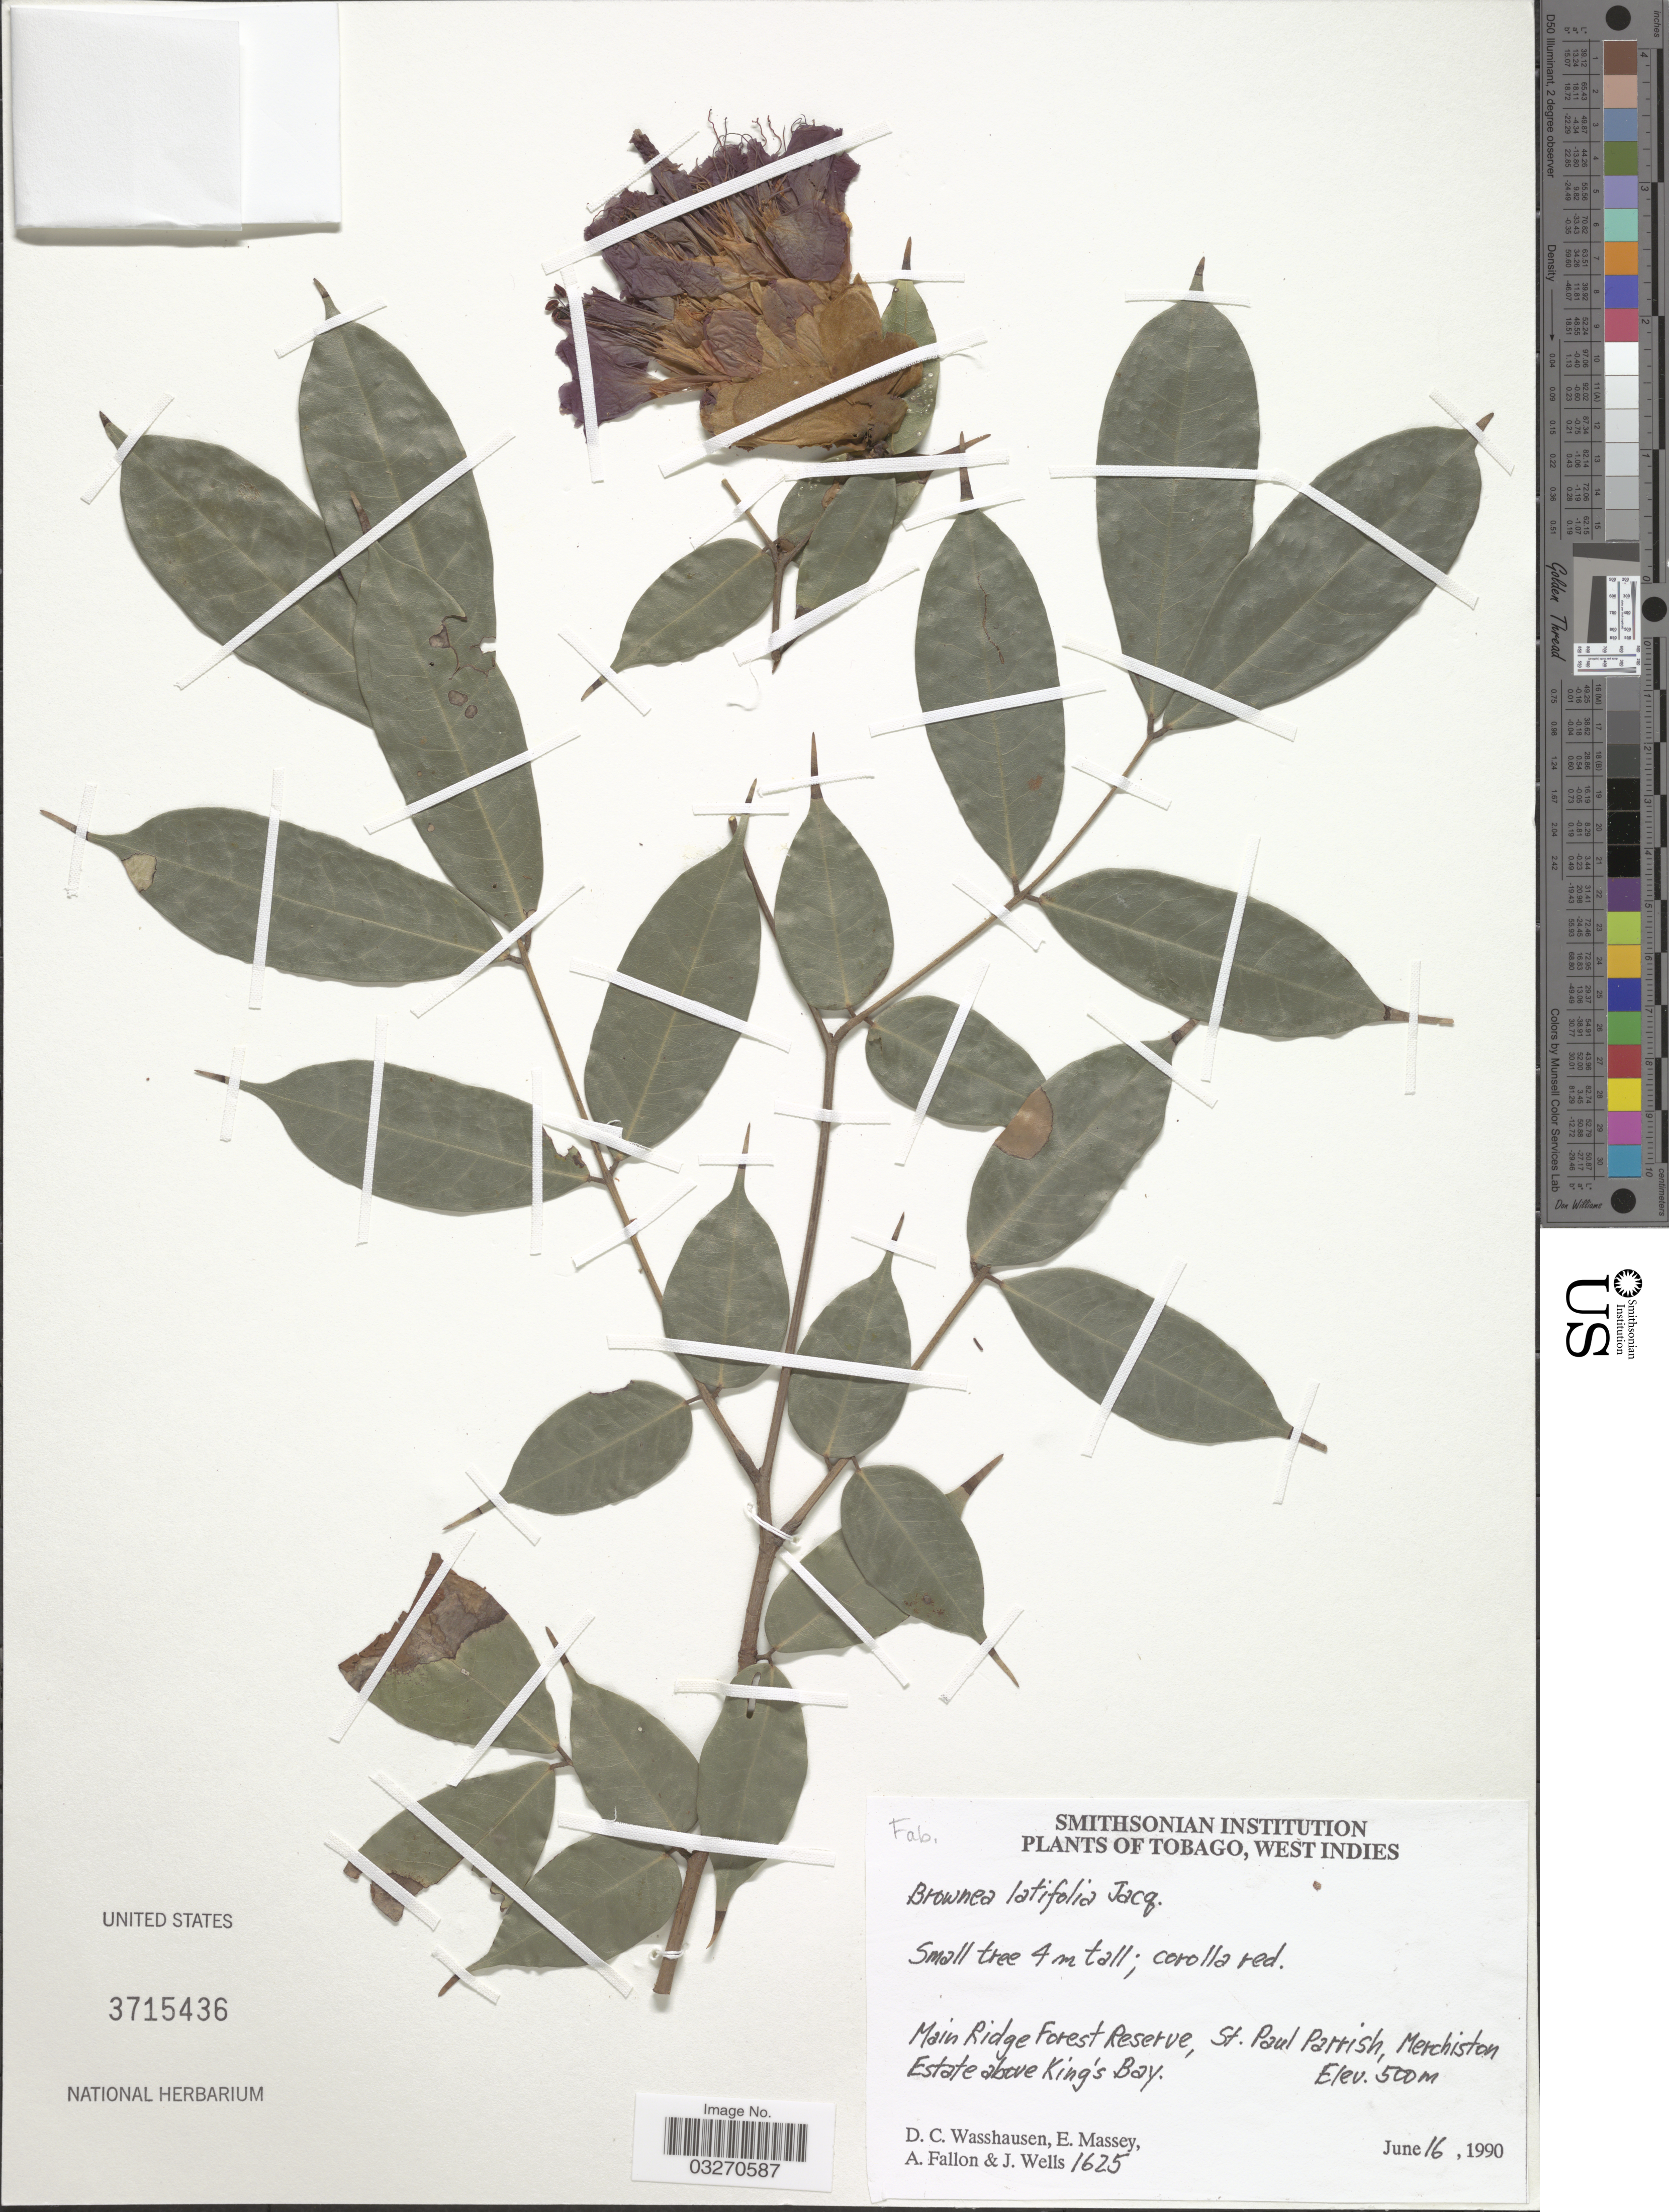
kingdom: Plantae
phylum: Tracheophyta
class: Magnoliopsida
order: Fabales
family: Fabaceae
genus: Brownea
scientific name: Brownea latifolia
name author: Jacq.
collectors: D. C. Wasshausen, E. Massey, A. Fallon & J. Wells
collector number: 1625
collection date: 1990-06-16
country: Trinidad and Tobago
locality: Tobago. Main Ridge Forest Reserve, St. Paul Parrish, Merchiston Estate above King's Bay.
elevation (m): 500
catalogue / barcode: US 3715436